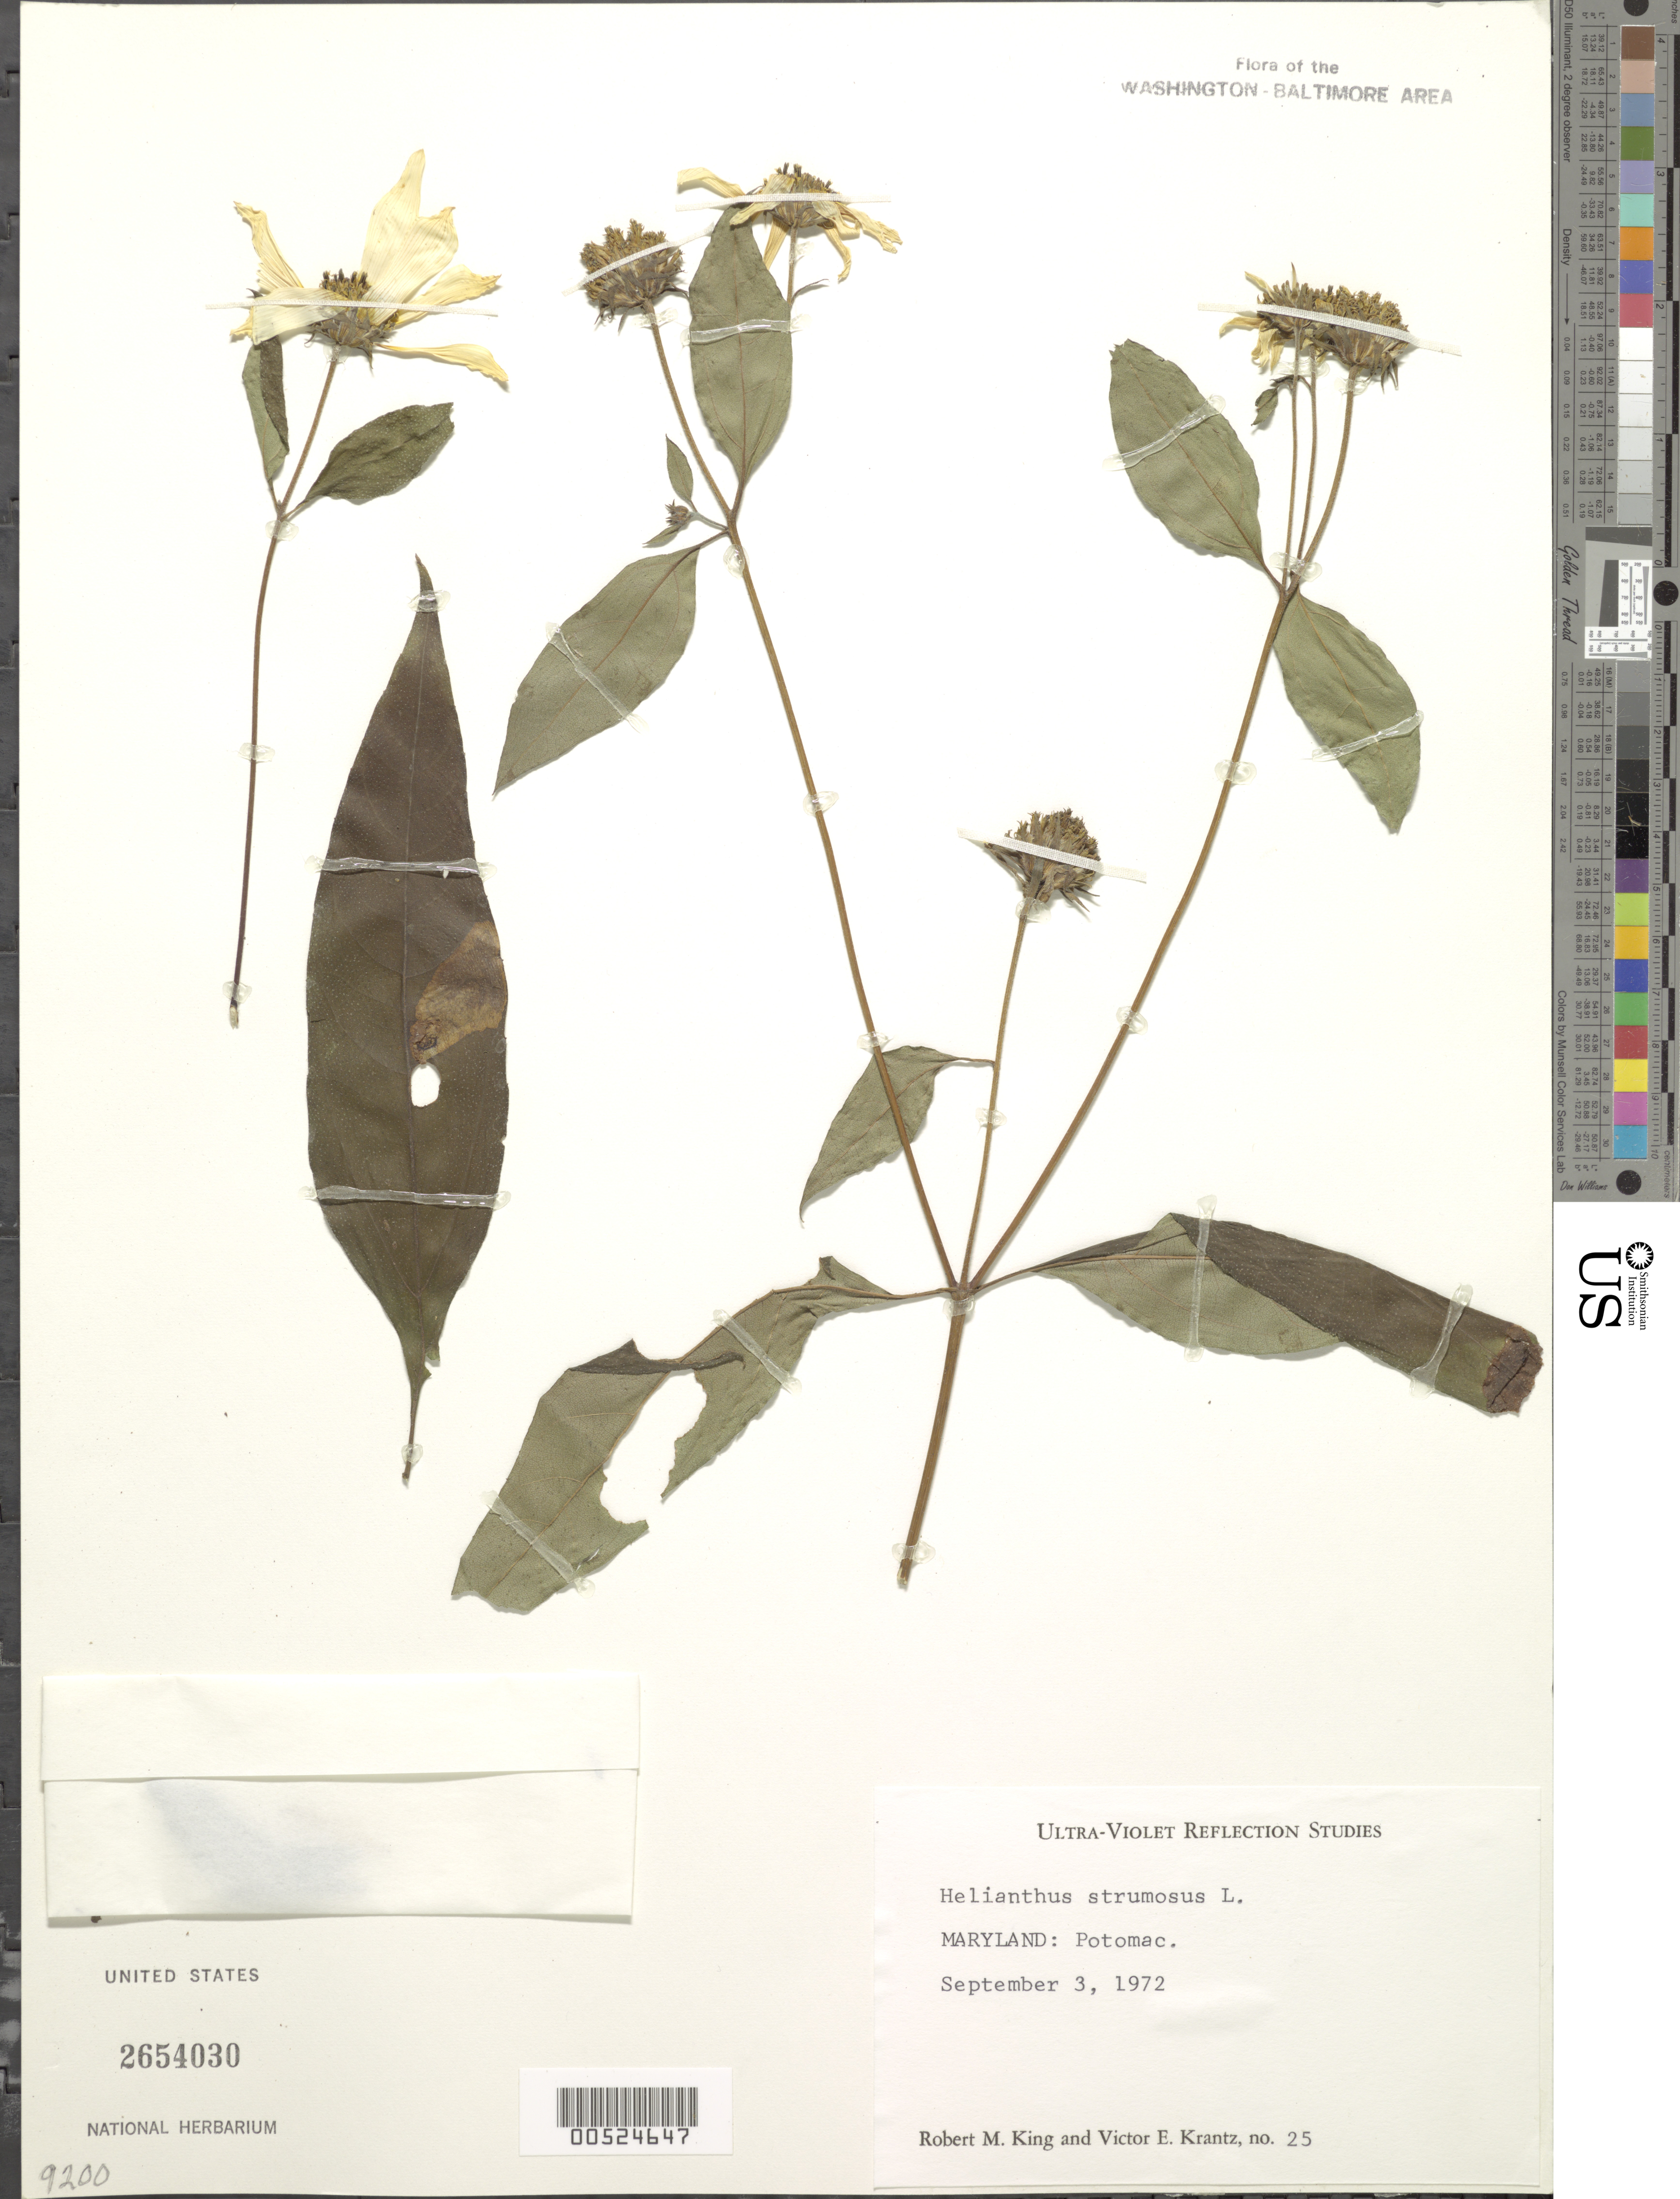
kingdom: Plantae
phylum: Tracheophyta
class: Magnoliopsida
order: Asterales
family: Asteraceae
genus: Helianthus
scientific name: Helianthus strumosus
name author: L.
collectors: R. M. King & V. Krantz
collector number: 25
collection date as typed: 03 Sep 1972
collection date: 1972-09-03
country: United States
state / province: Maryland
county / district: Montgomery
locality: Potomac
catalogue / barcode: US 2654030